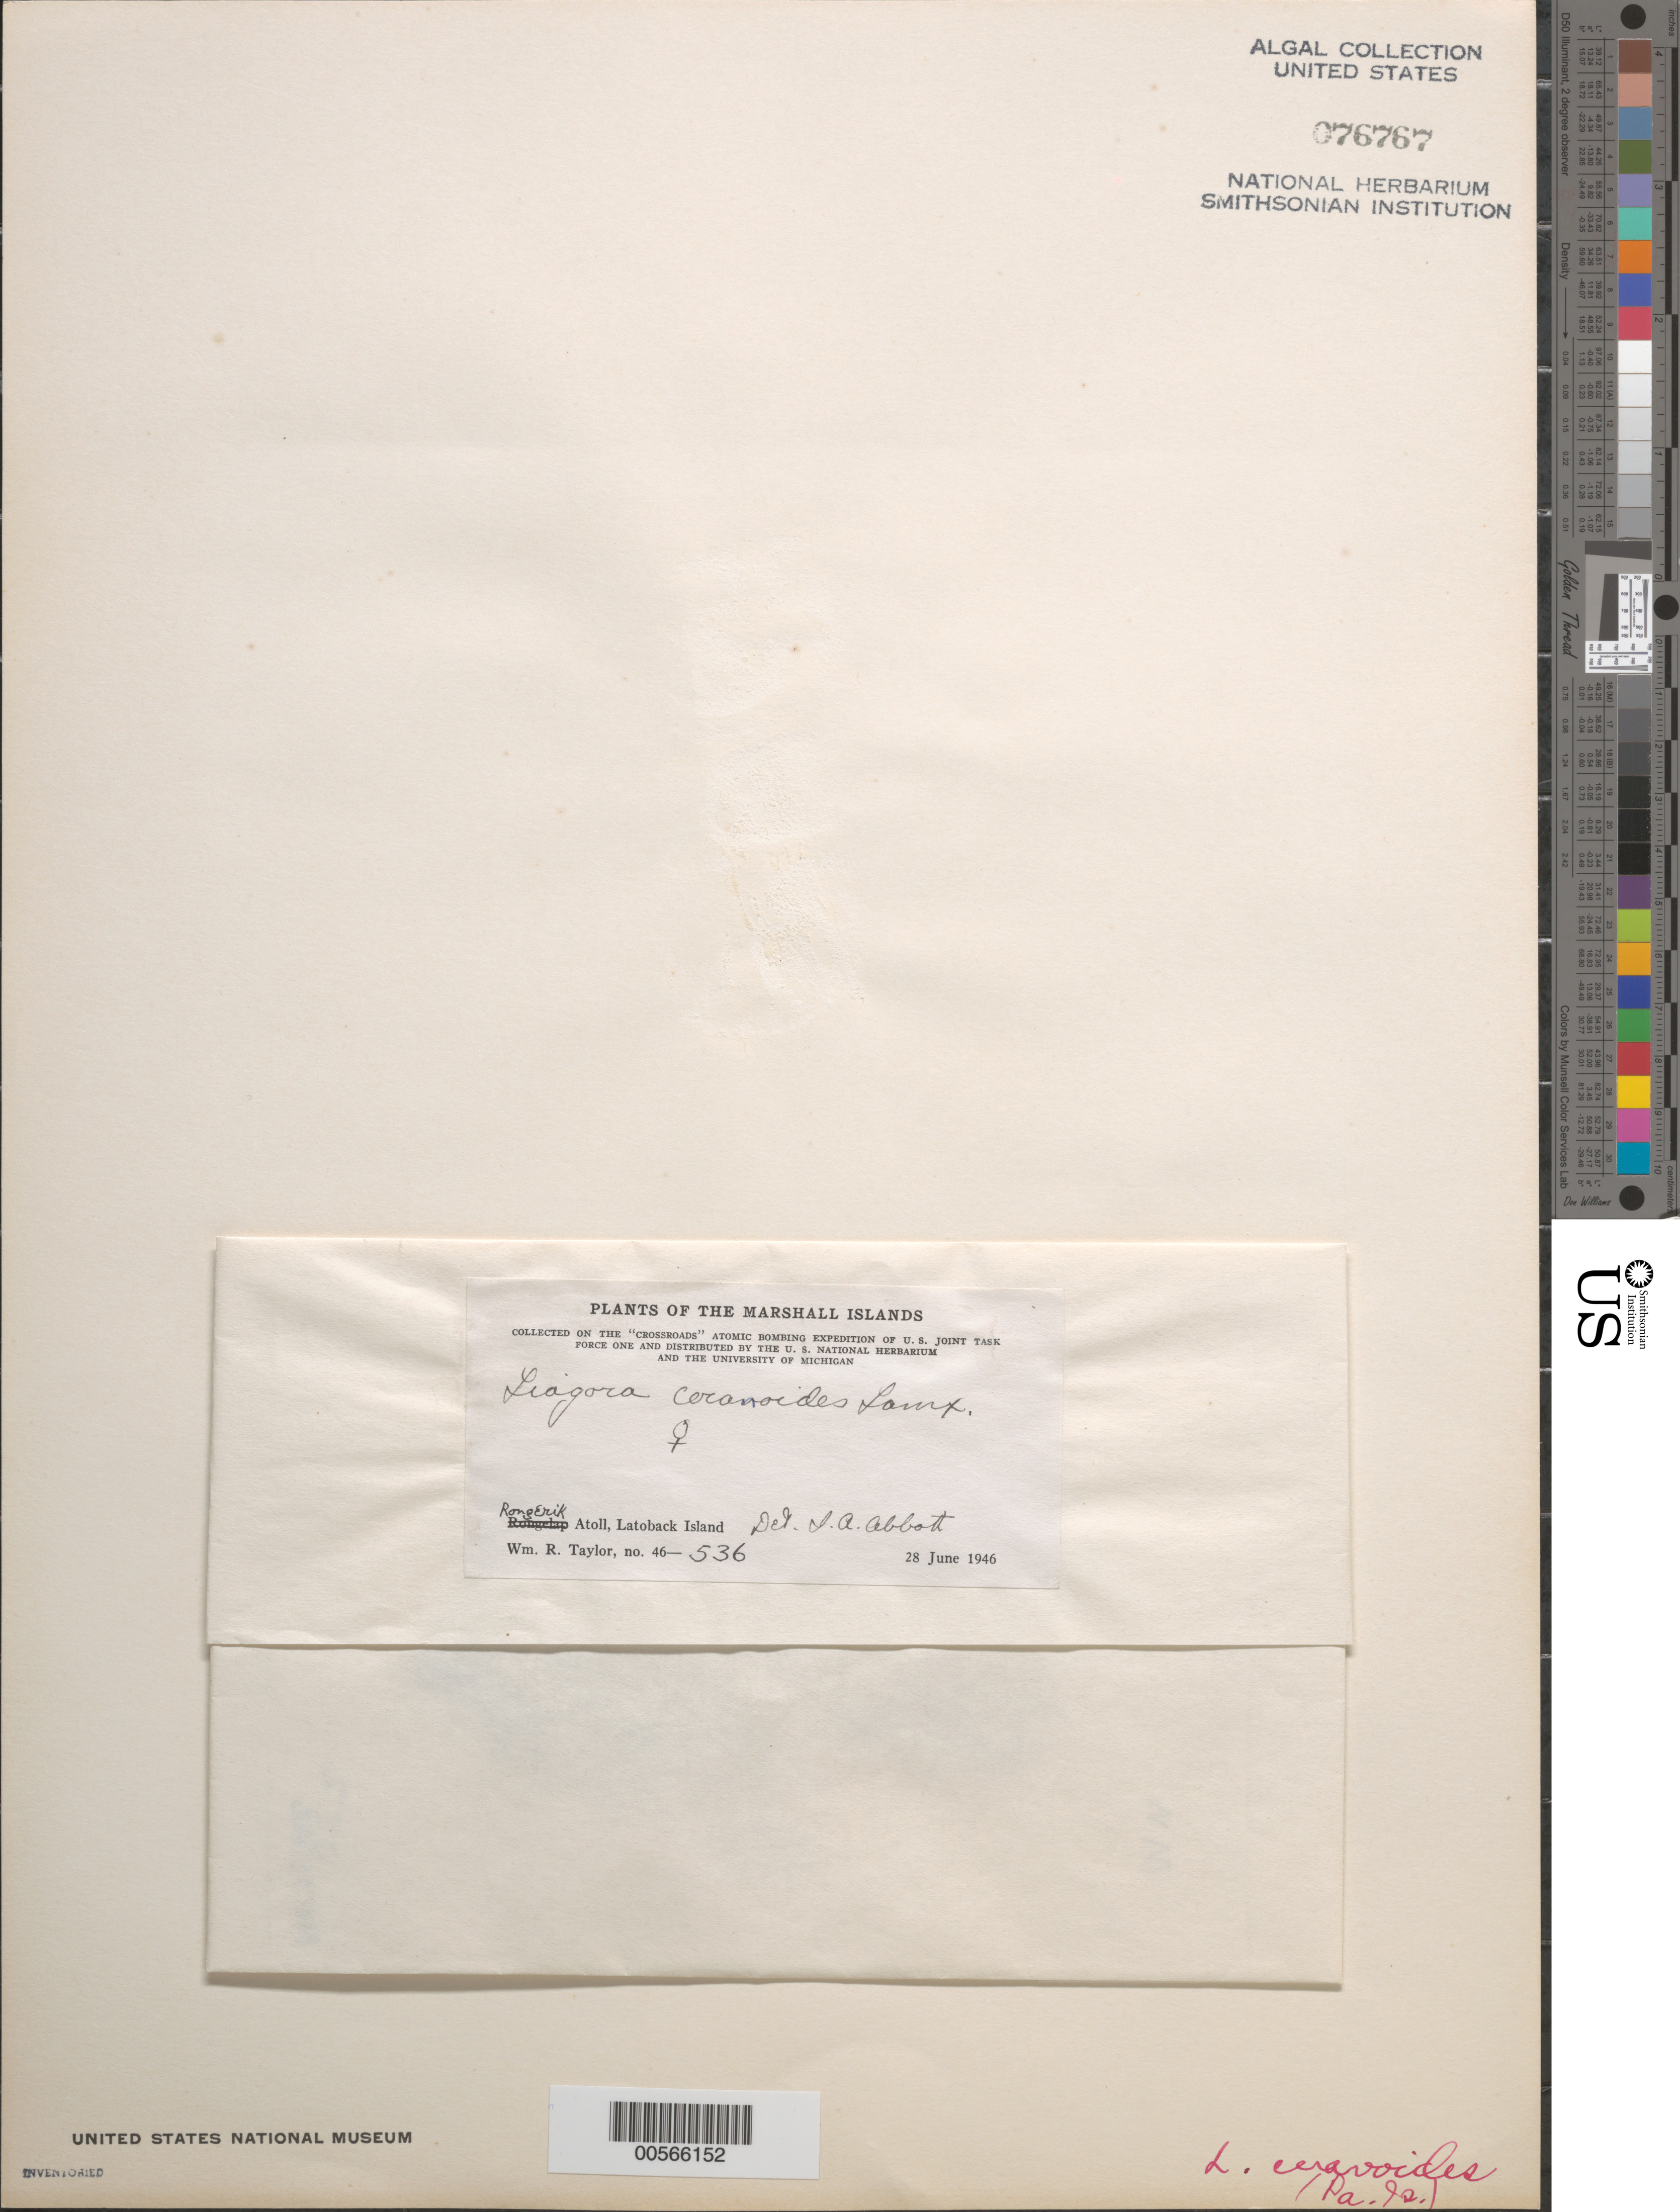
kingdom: Plantae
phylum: Rhodophyta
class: Florideophyceae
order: Nemaliales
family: Liagoraceae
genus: Liagora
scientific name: Liagora ceranoides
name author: J.V.Lamouroux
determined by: Abbott, Isabella A.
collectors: W. R. Taylor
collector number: WRT 46-536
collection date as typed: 28 Jun 1946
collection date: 1946-06-28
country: Marshall Islands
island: Rongrik [Rongerik] Atoll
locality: Latoback Islet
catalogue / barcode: US 76767